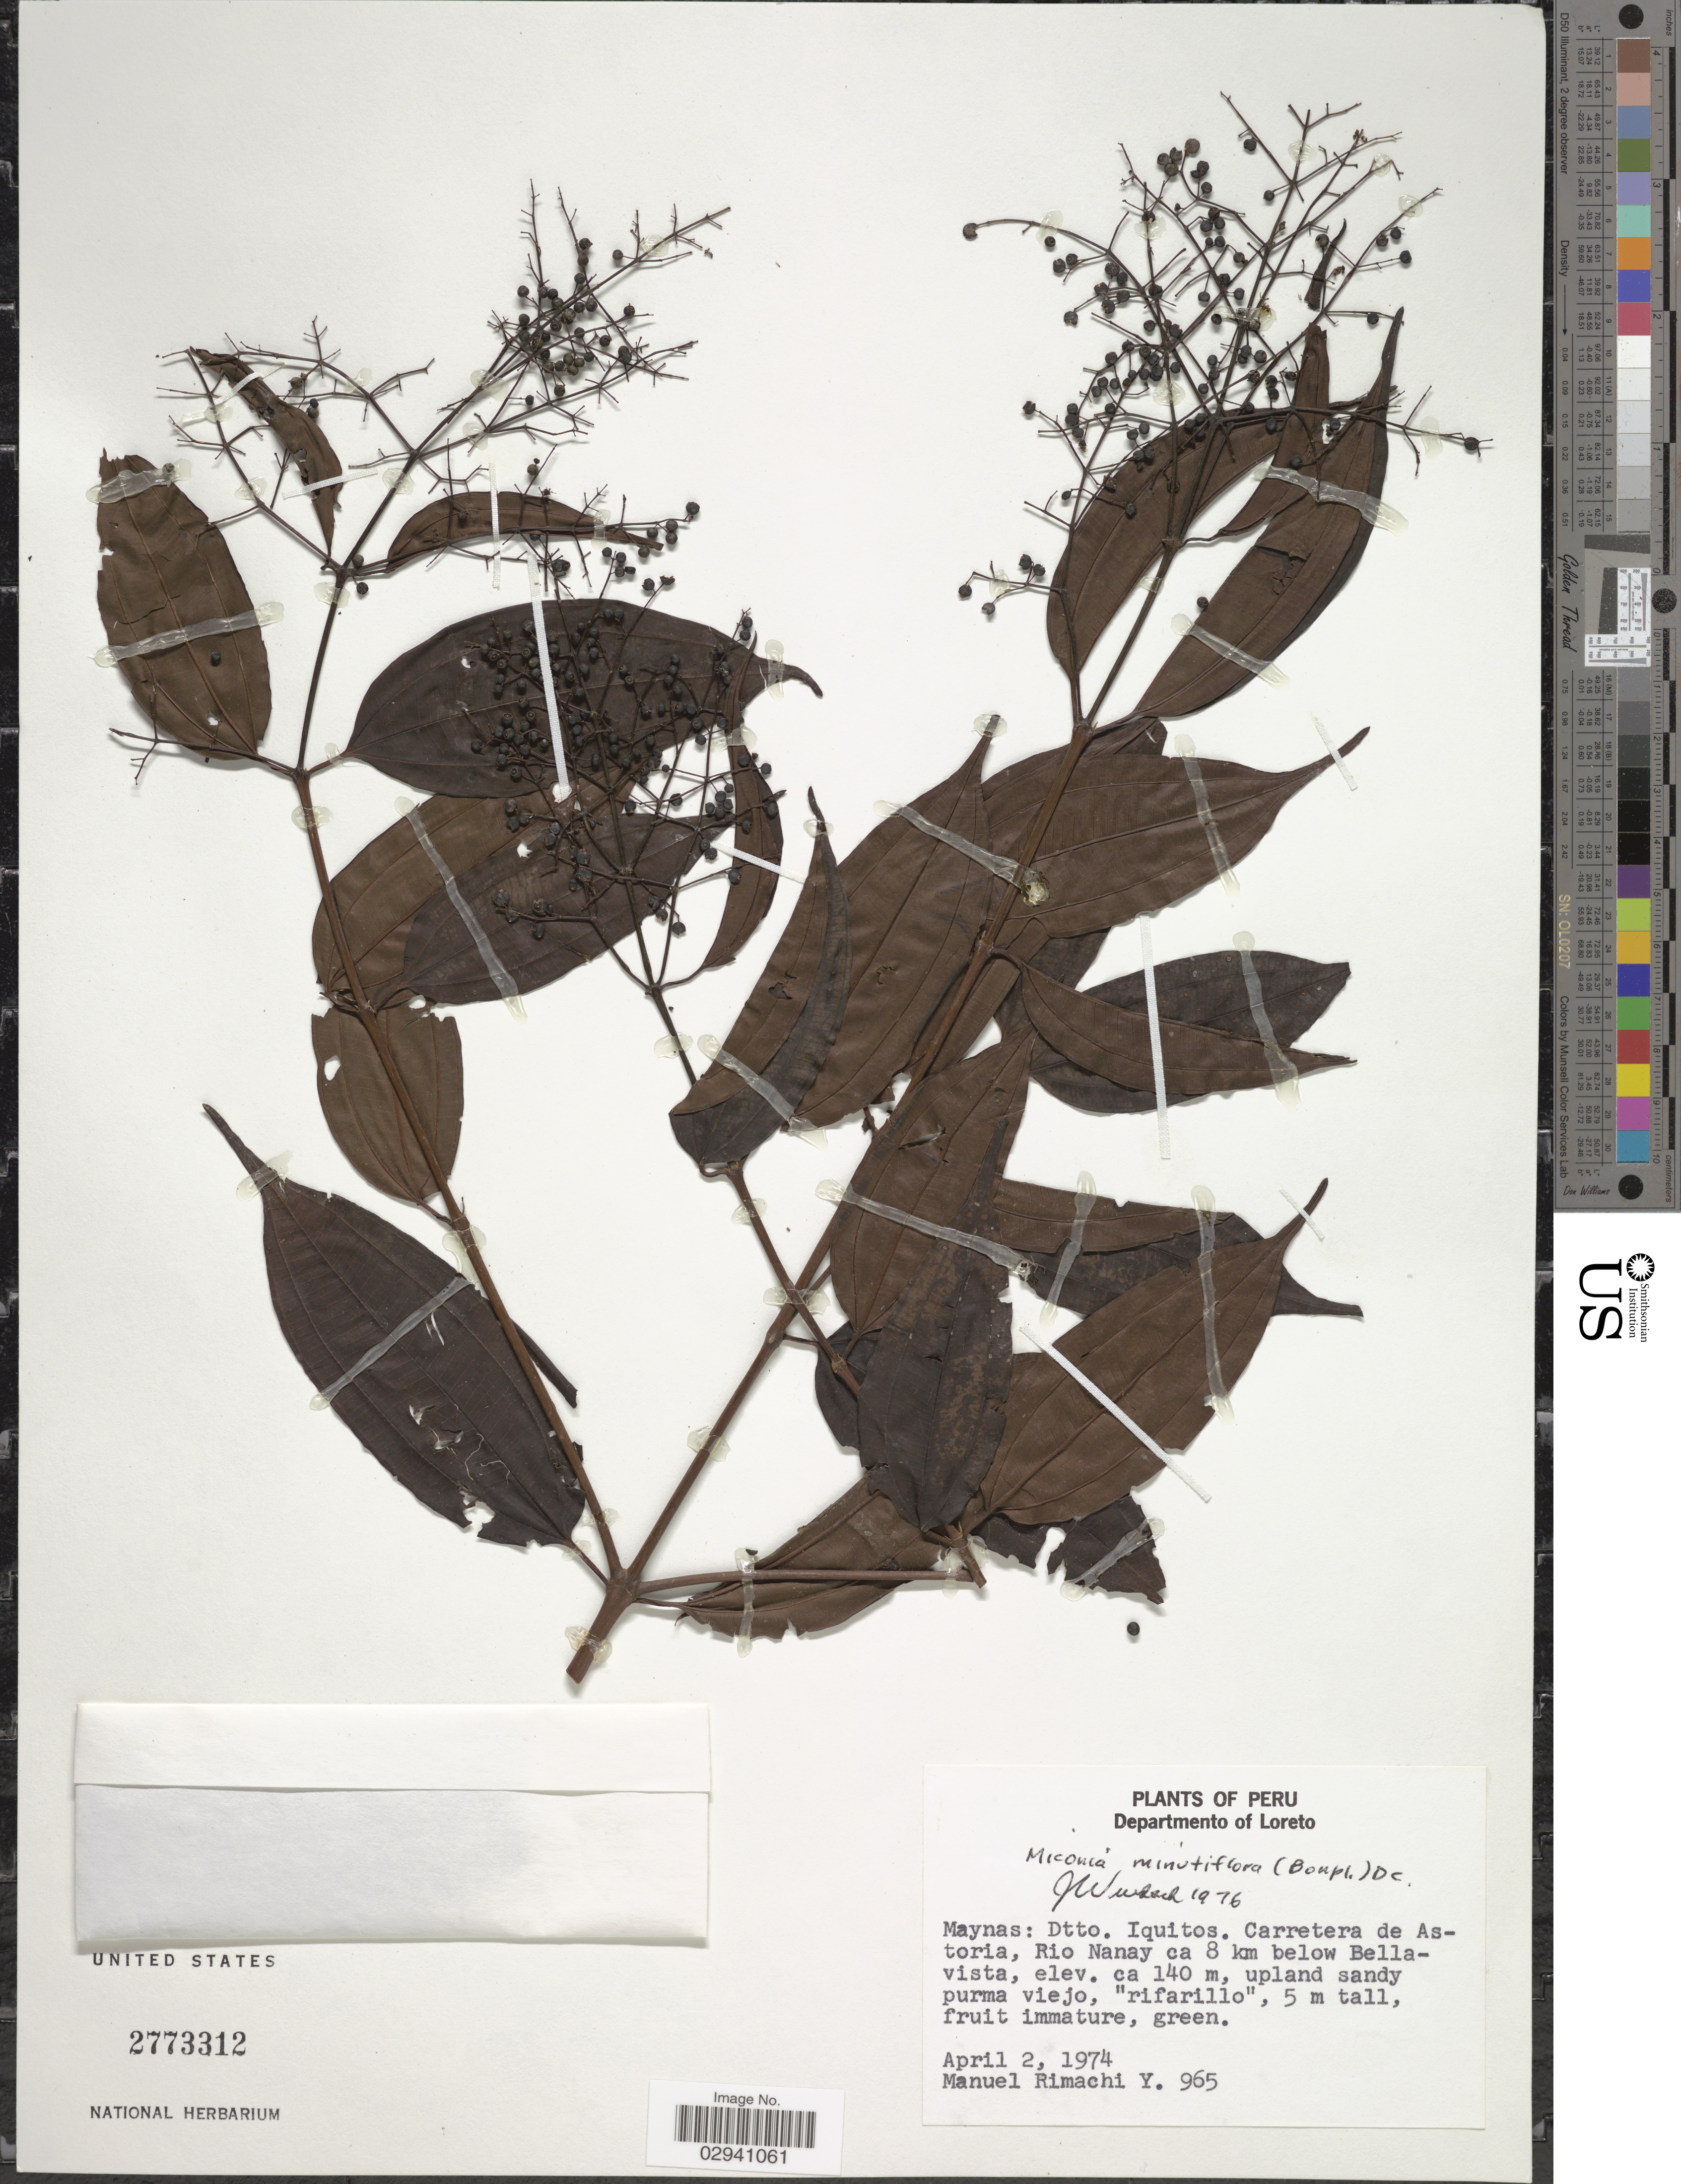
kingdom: Plantae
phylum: Tracheophyta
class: Magnoliopsida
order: Myrtales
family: Melastomataceae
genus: Miconia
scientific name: Miconia minutiflora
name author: (Bonpl.) DC.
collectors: M. Rimachi Y.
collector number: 965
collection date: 1974-04-02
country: Peru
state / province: Loreto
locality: Departmento of Loreto. Maynas: Dtto. Iquitos. Carretera de Astoria, Rio Nanay ca 8 km below Bella-vista.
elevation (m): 140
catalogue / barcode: US 2773312